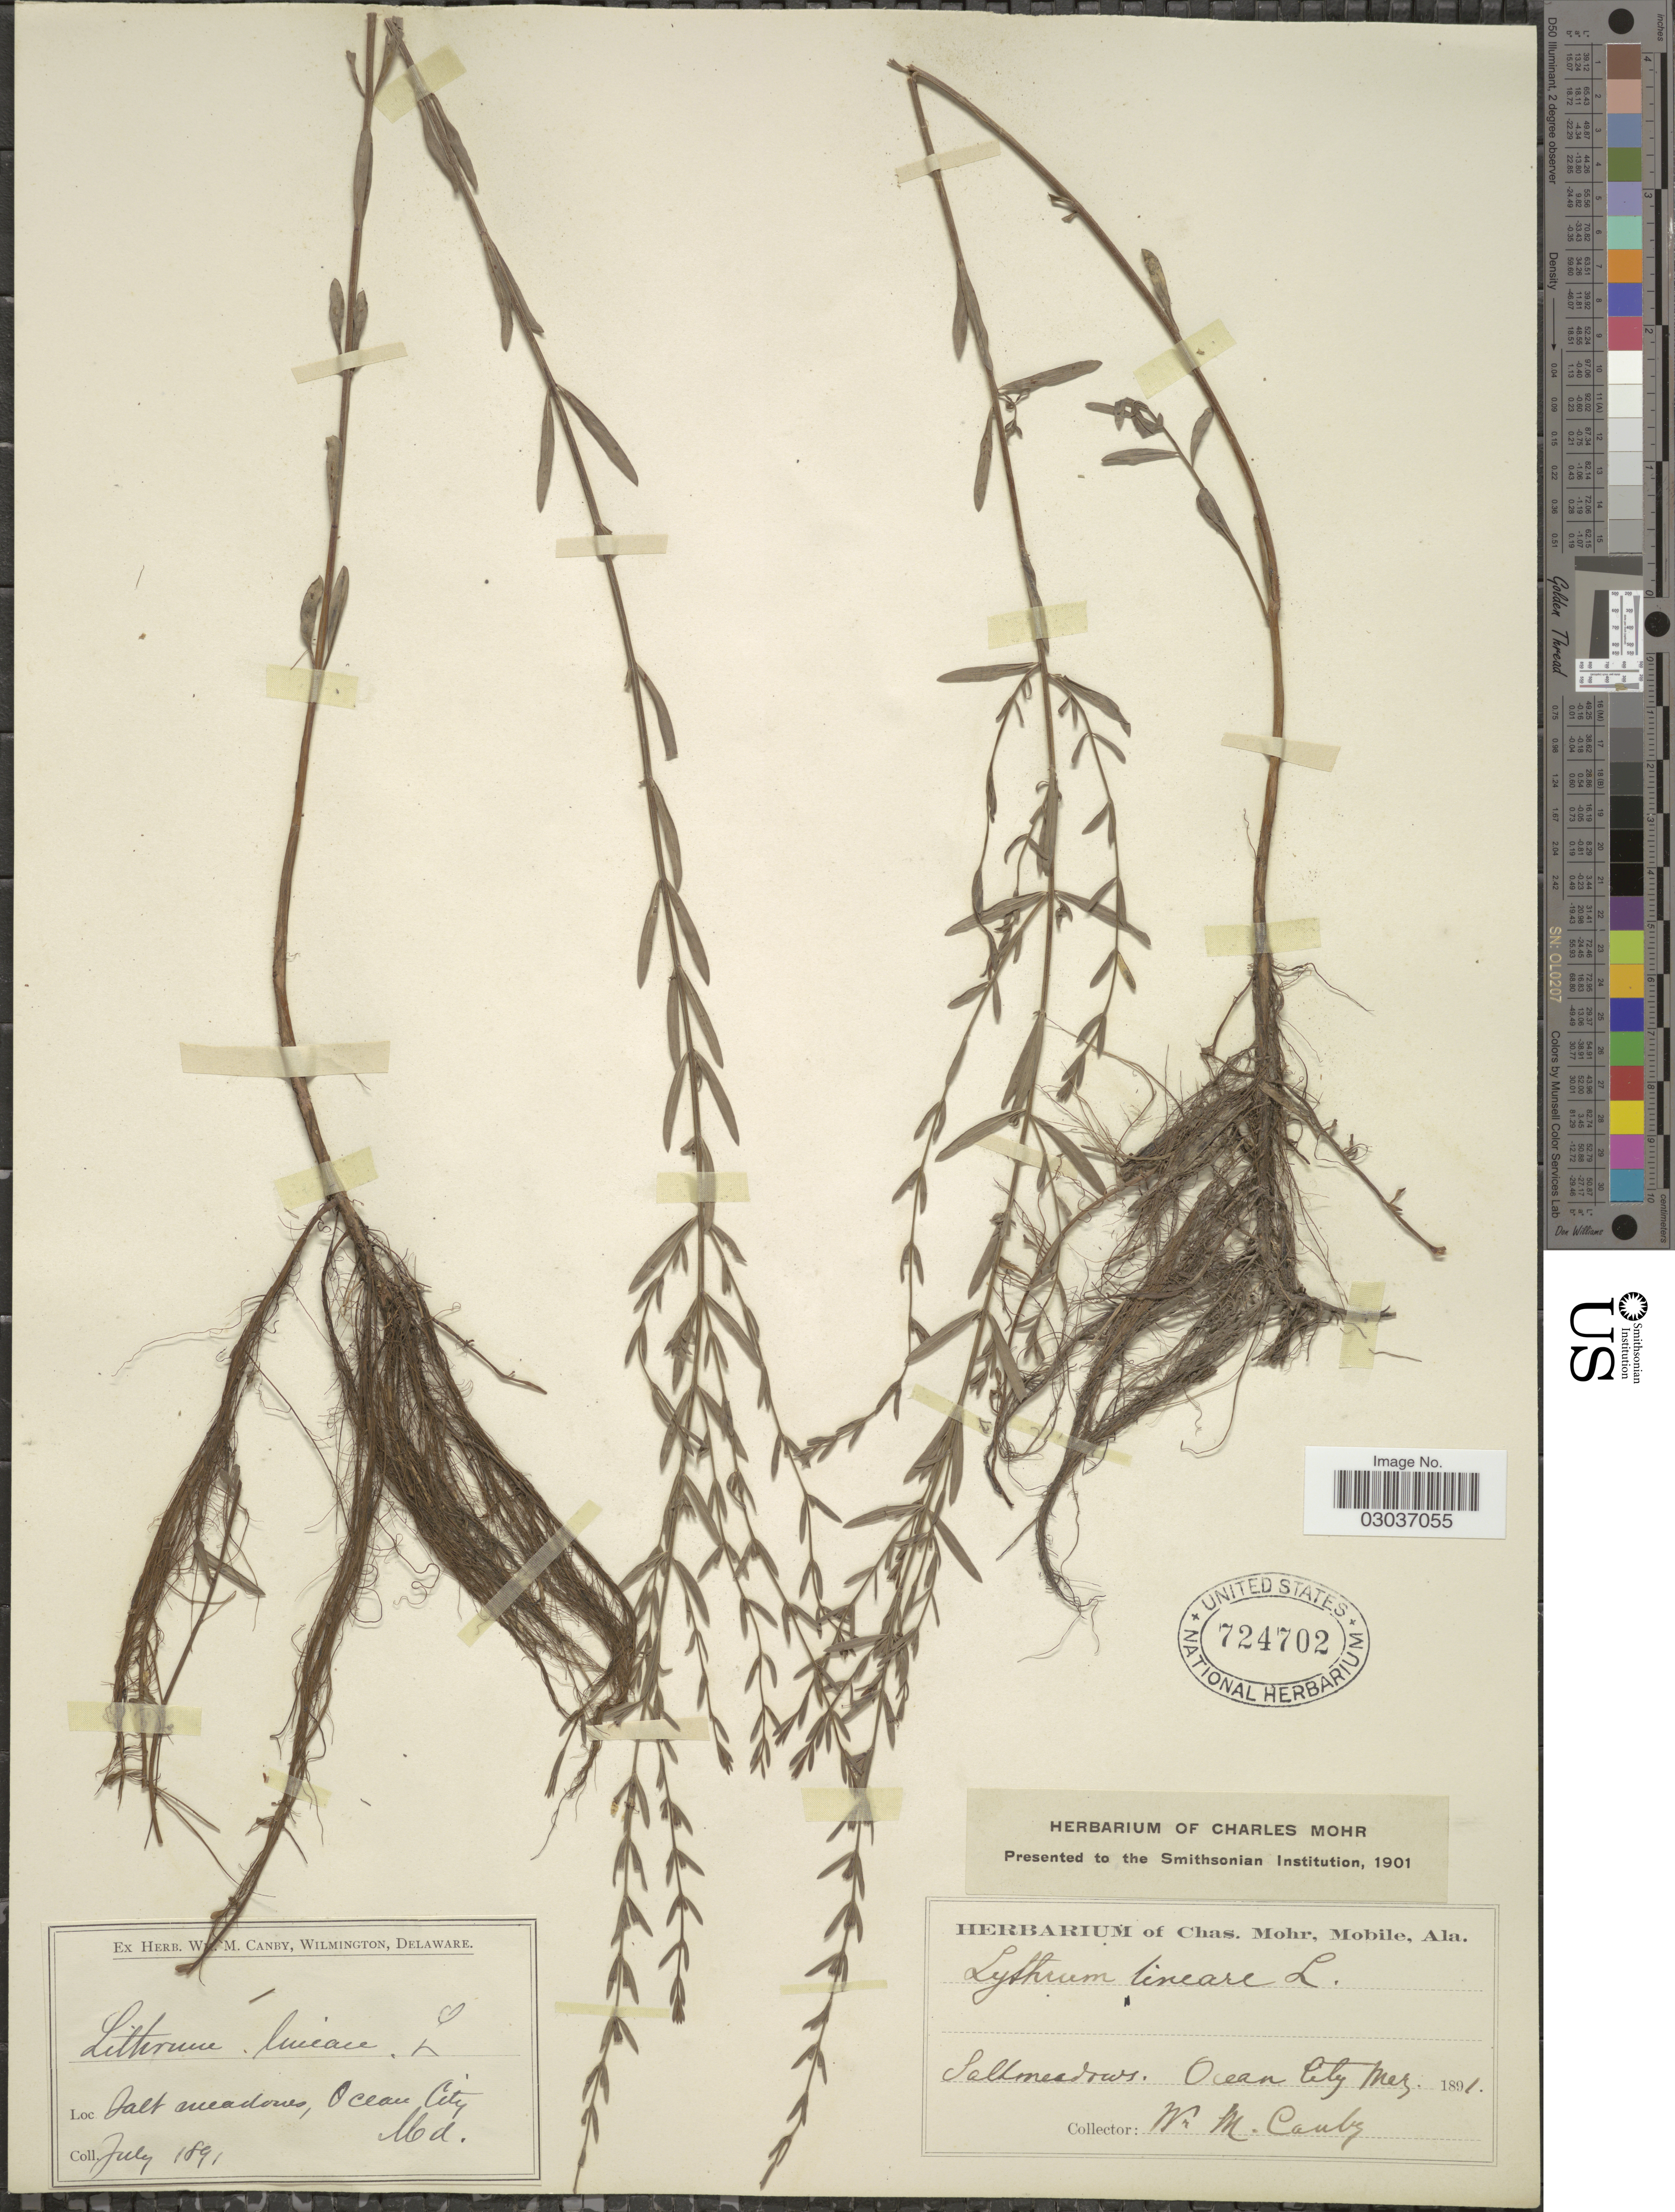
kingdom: Plantae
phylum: Tracheophyta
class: Magnoliopsida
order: Myrtales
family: Lythraceae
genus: Lythrum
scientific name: Lythrum lineare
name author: L.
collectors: W. Canby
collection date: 1891-07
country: United States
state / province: Maryland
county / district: Worcester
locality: Salt meadows, Ocean City.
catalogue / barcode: US 724702